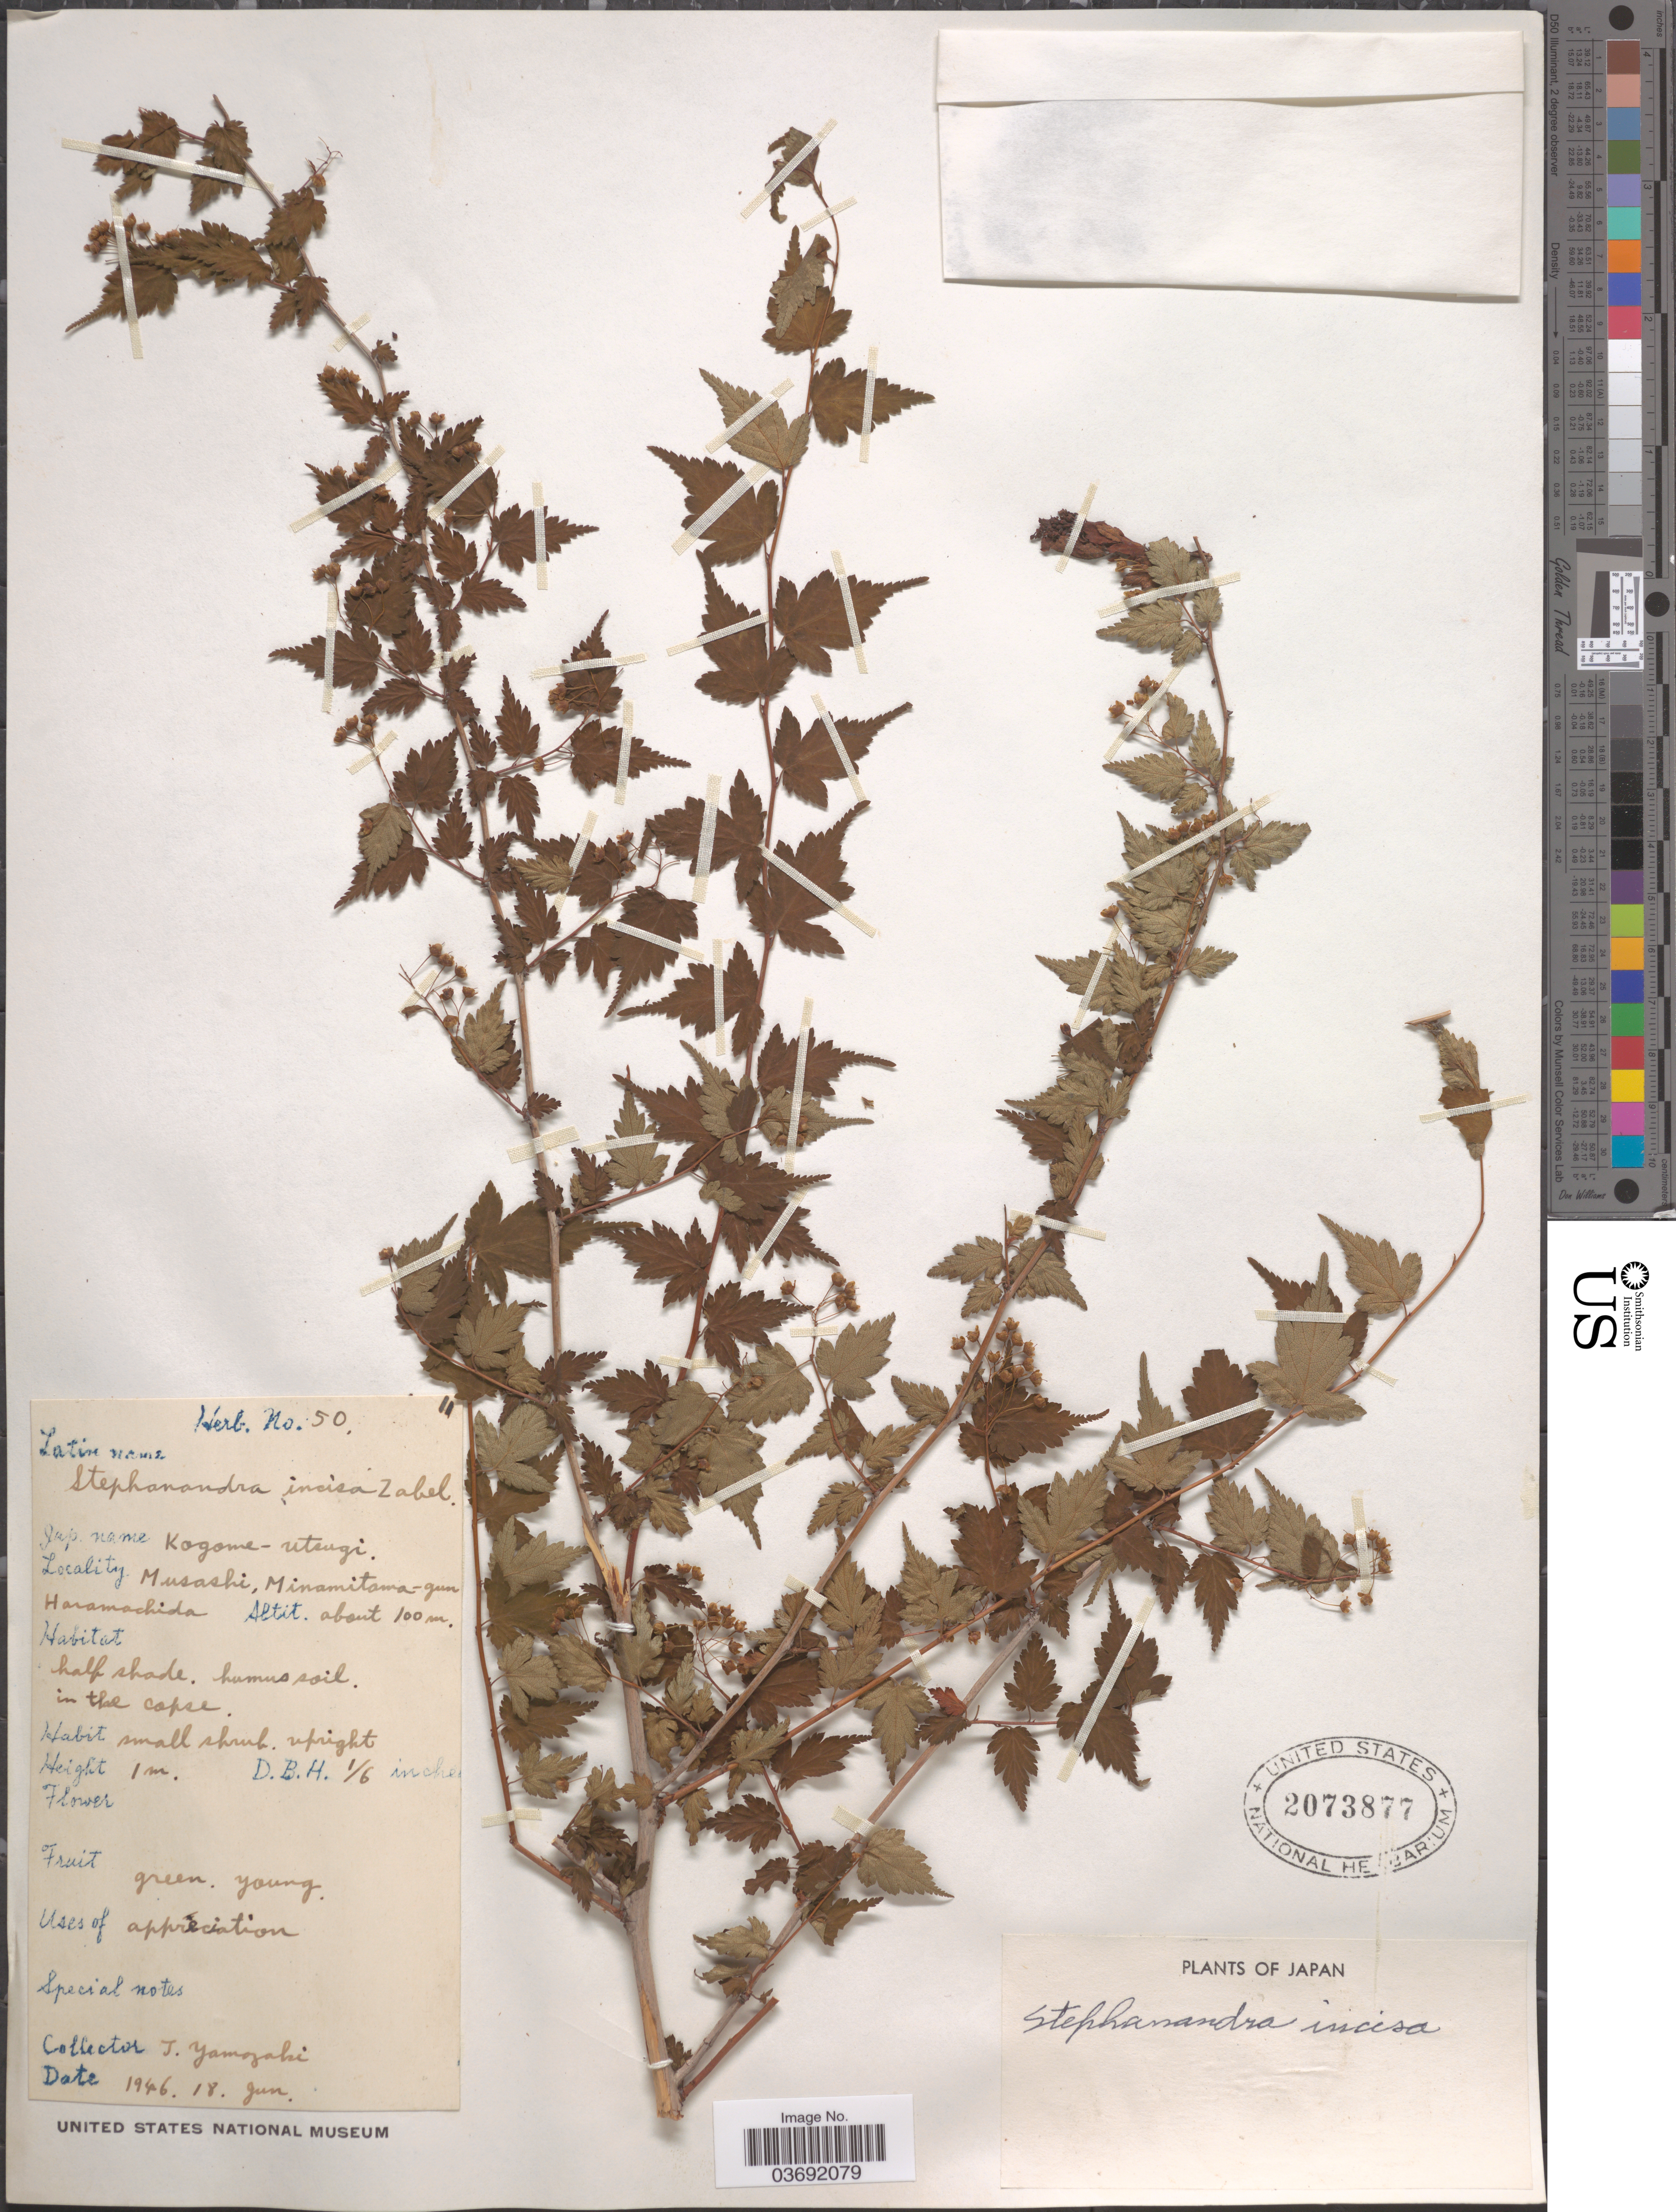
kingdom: Plantae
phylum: Tracheophyta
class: Magnoliopsida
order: Rosales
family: Rosaceae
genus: Neillia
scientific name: Neillia incisa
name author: (Thunb.) S.H. Oh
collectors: T. Yamazaki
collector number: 50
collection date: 1946-06-18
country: Japan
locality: Musashi, Minamitama-gun, Haramachida.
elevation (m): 100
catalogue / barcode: US 2073877